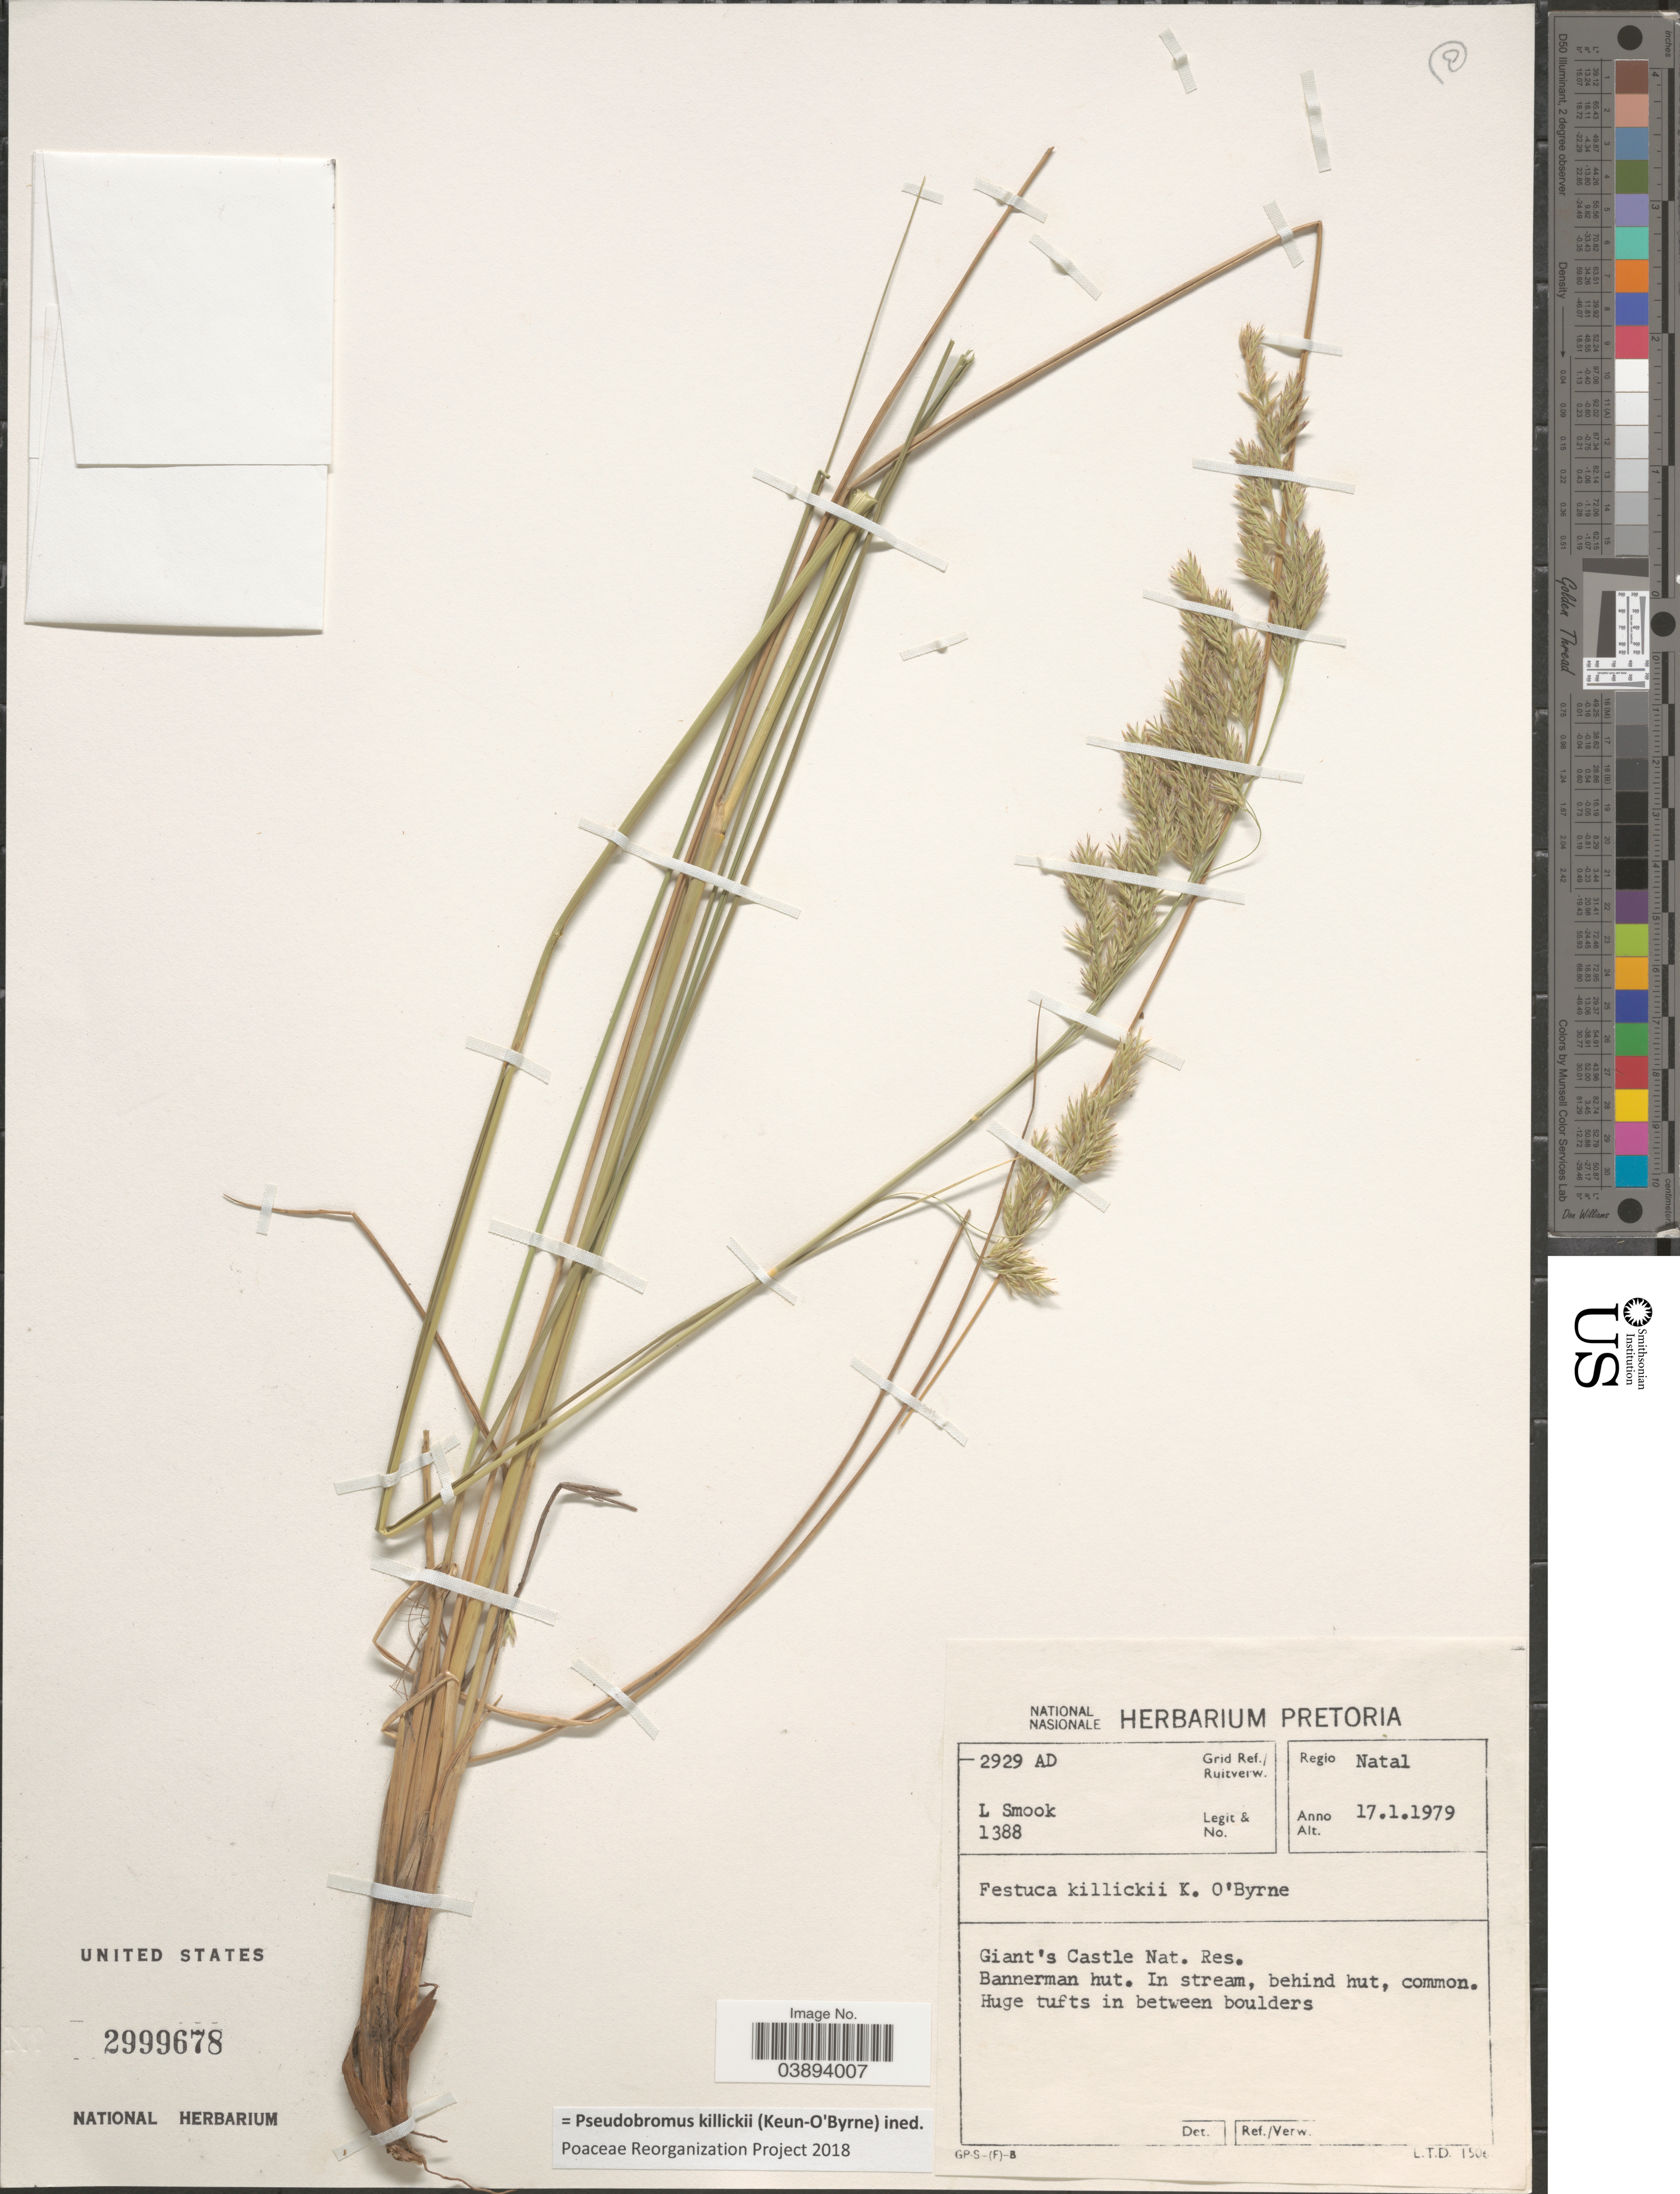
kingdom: Plantae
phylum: Tracheophyta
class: Liliopsida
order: Poales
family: Poaceae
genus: Pseudobromus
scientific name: Pseudobromus killickii ined.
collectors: L. Smook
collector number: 1388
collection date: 1979-01-17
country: South Africa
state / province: KwaZulu-Natal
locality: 2929AD Grid Ref./Ruitverw. Regio Natal. Giant's Castle Nat. Res. Bannerman hut.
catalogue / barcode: US 2999678